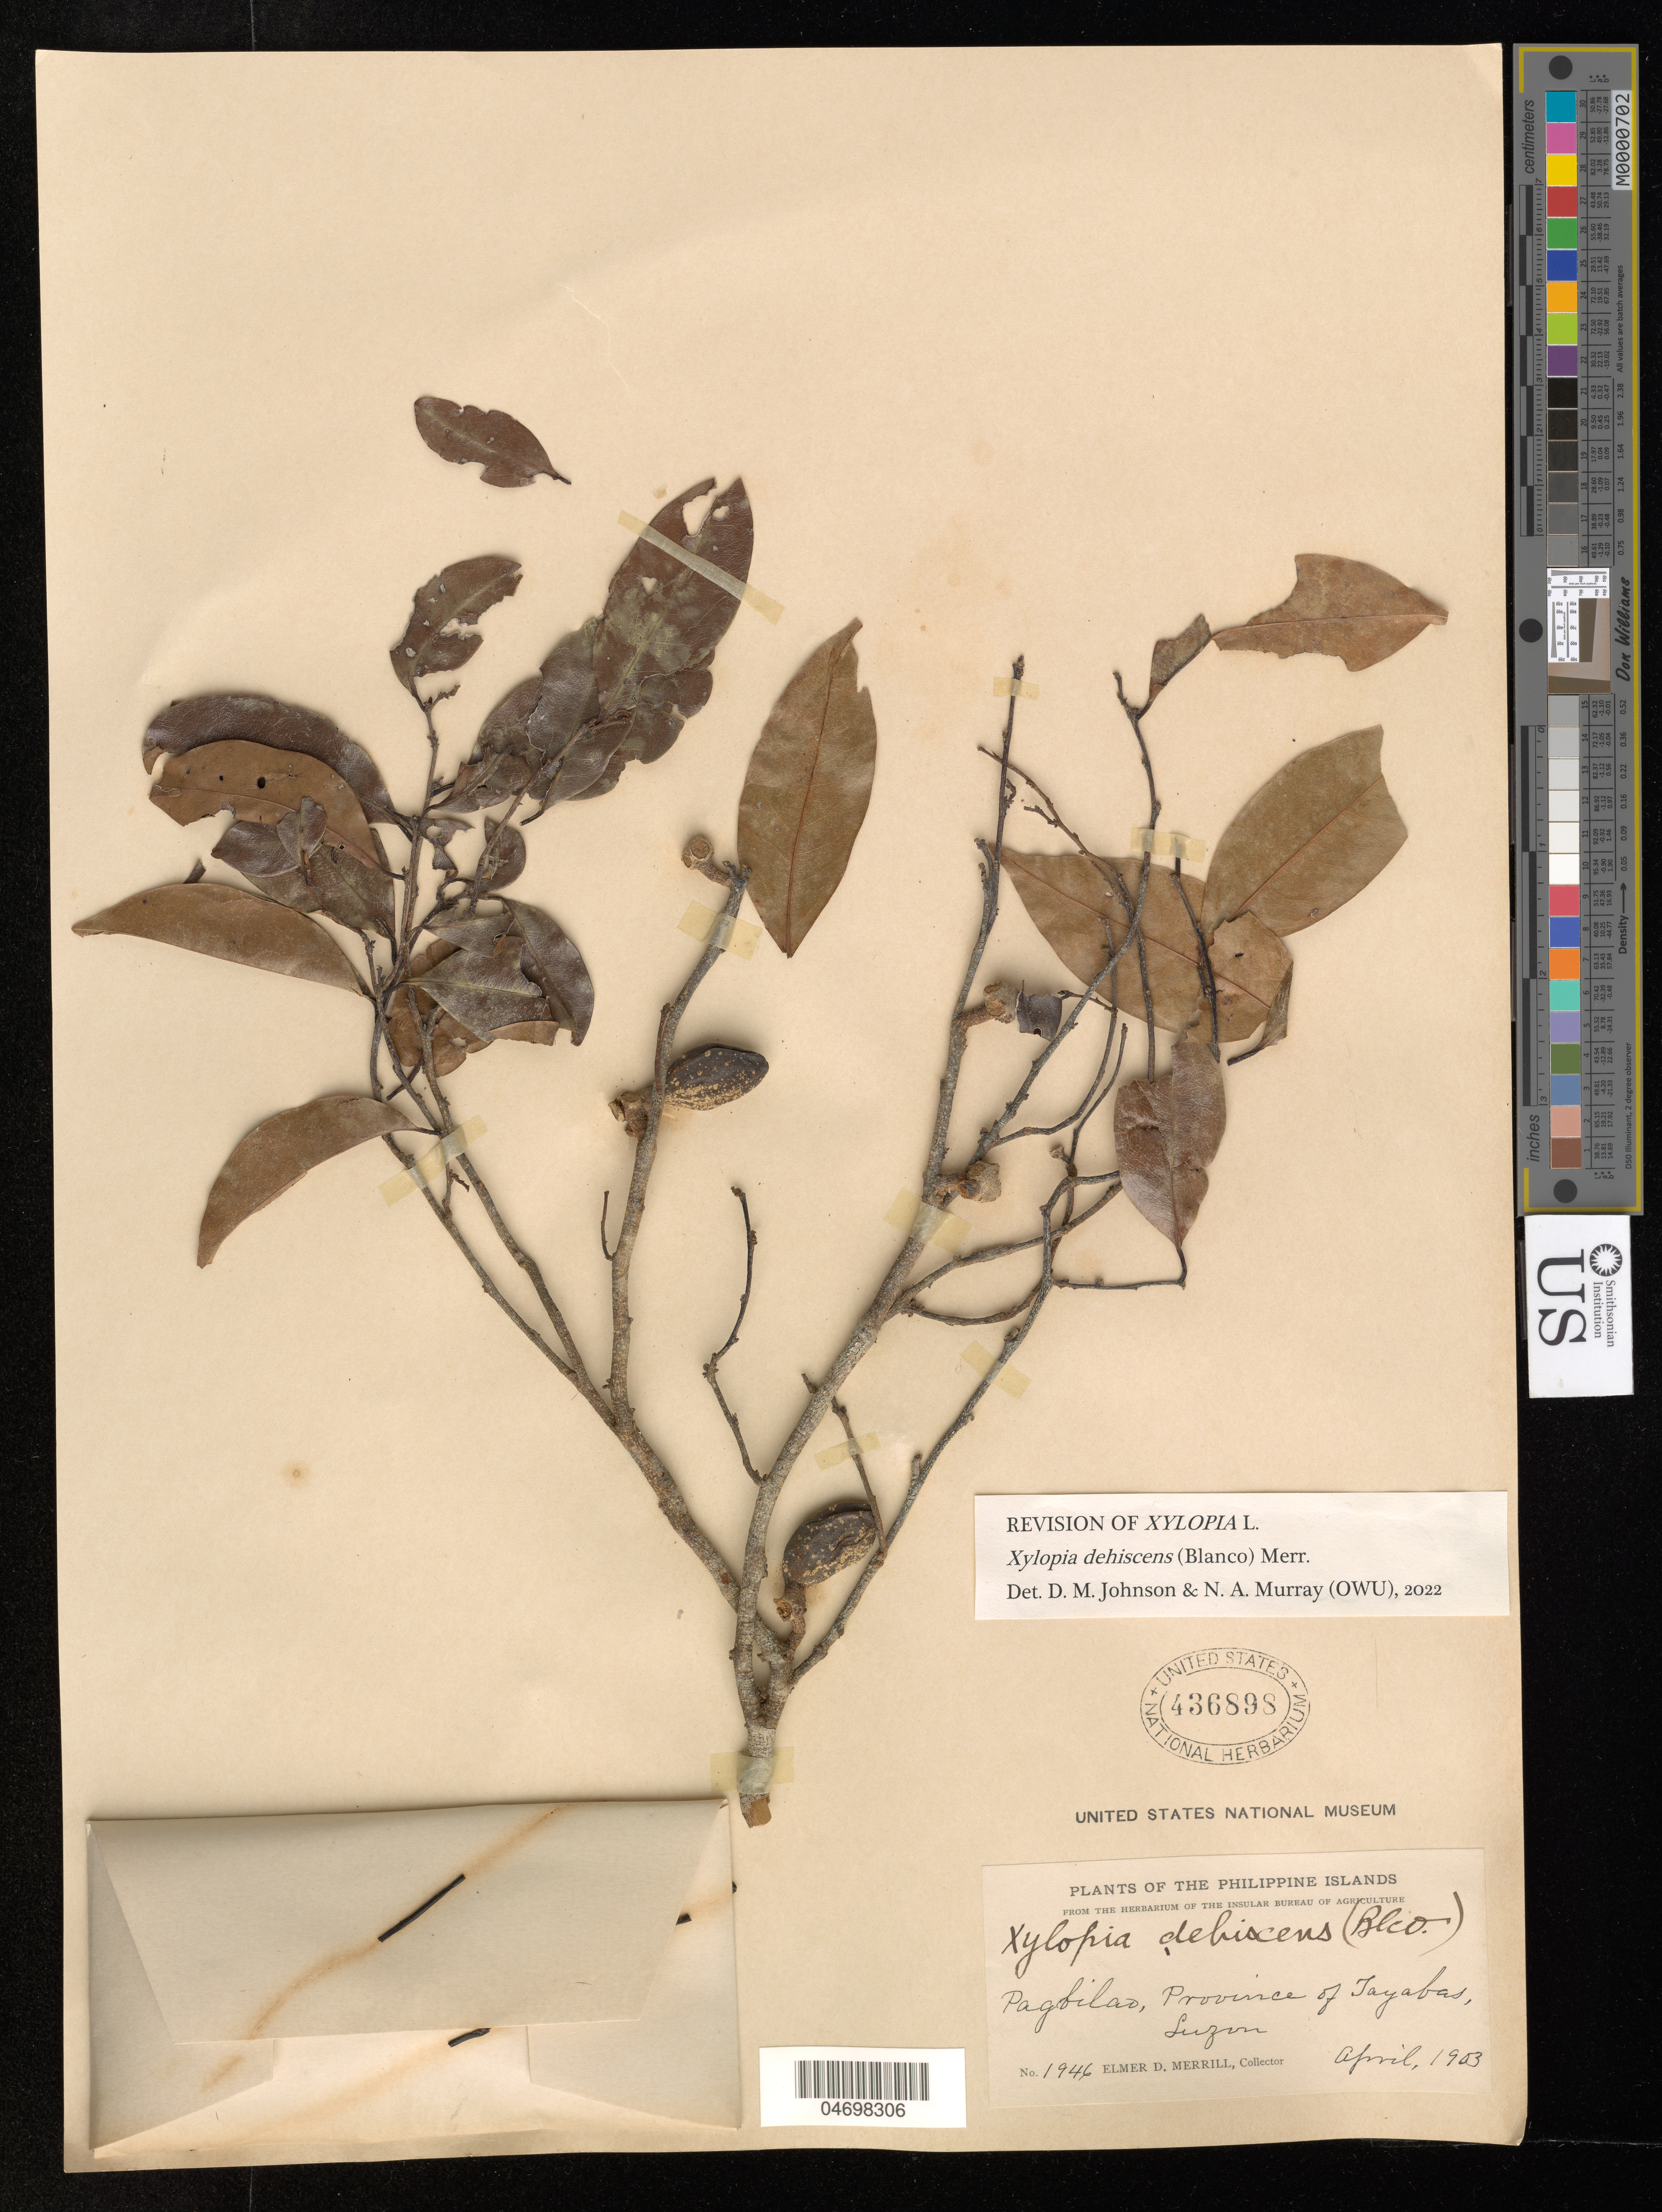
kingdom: Plantae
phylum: Tracheophyta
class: Magnoliopsida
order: Magnoliales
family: Annonaceae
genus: Xylopia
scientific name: Xylopia dehiscens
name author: (Blanco) Merr.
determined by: Johnson, D. M.; Murray, N. A.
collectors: E. D. Merrill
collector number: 1946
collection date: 1903-04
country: Philippines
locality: Pagbilao, Province of Tayabas, Luzon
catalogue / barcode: US 436898